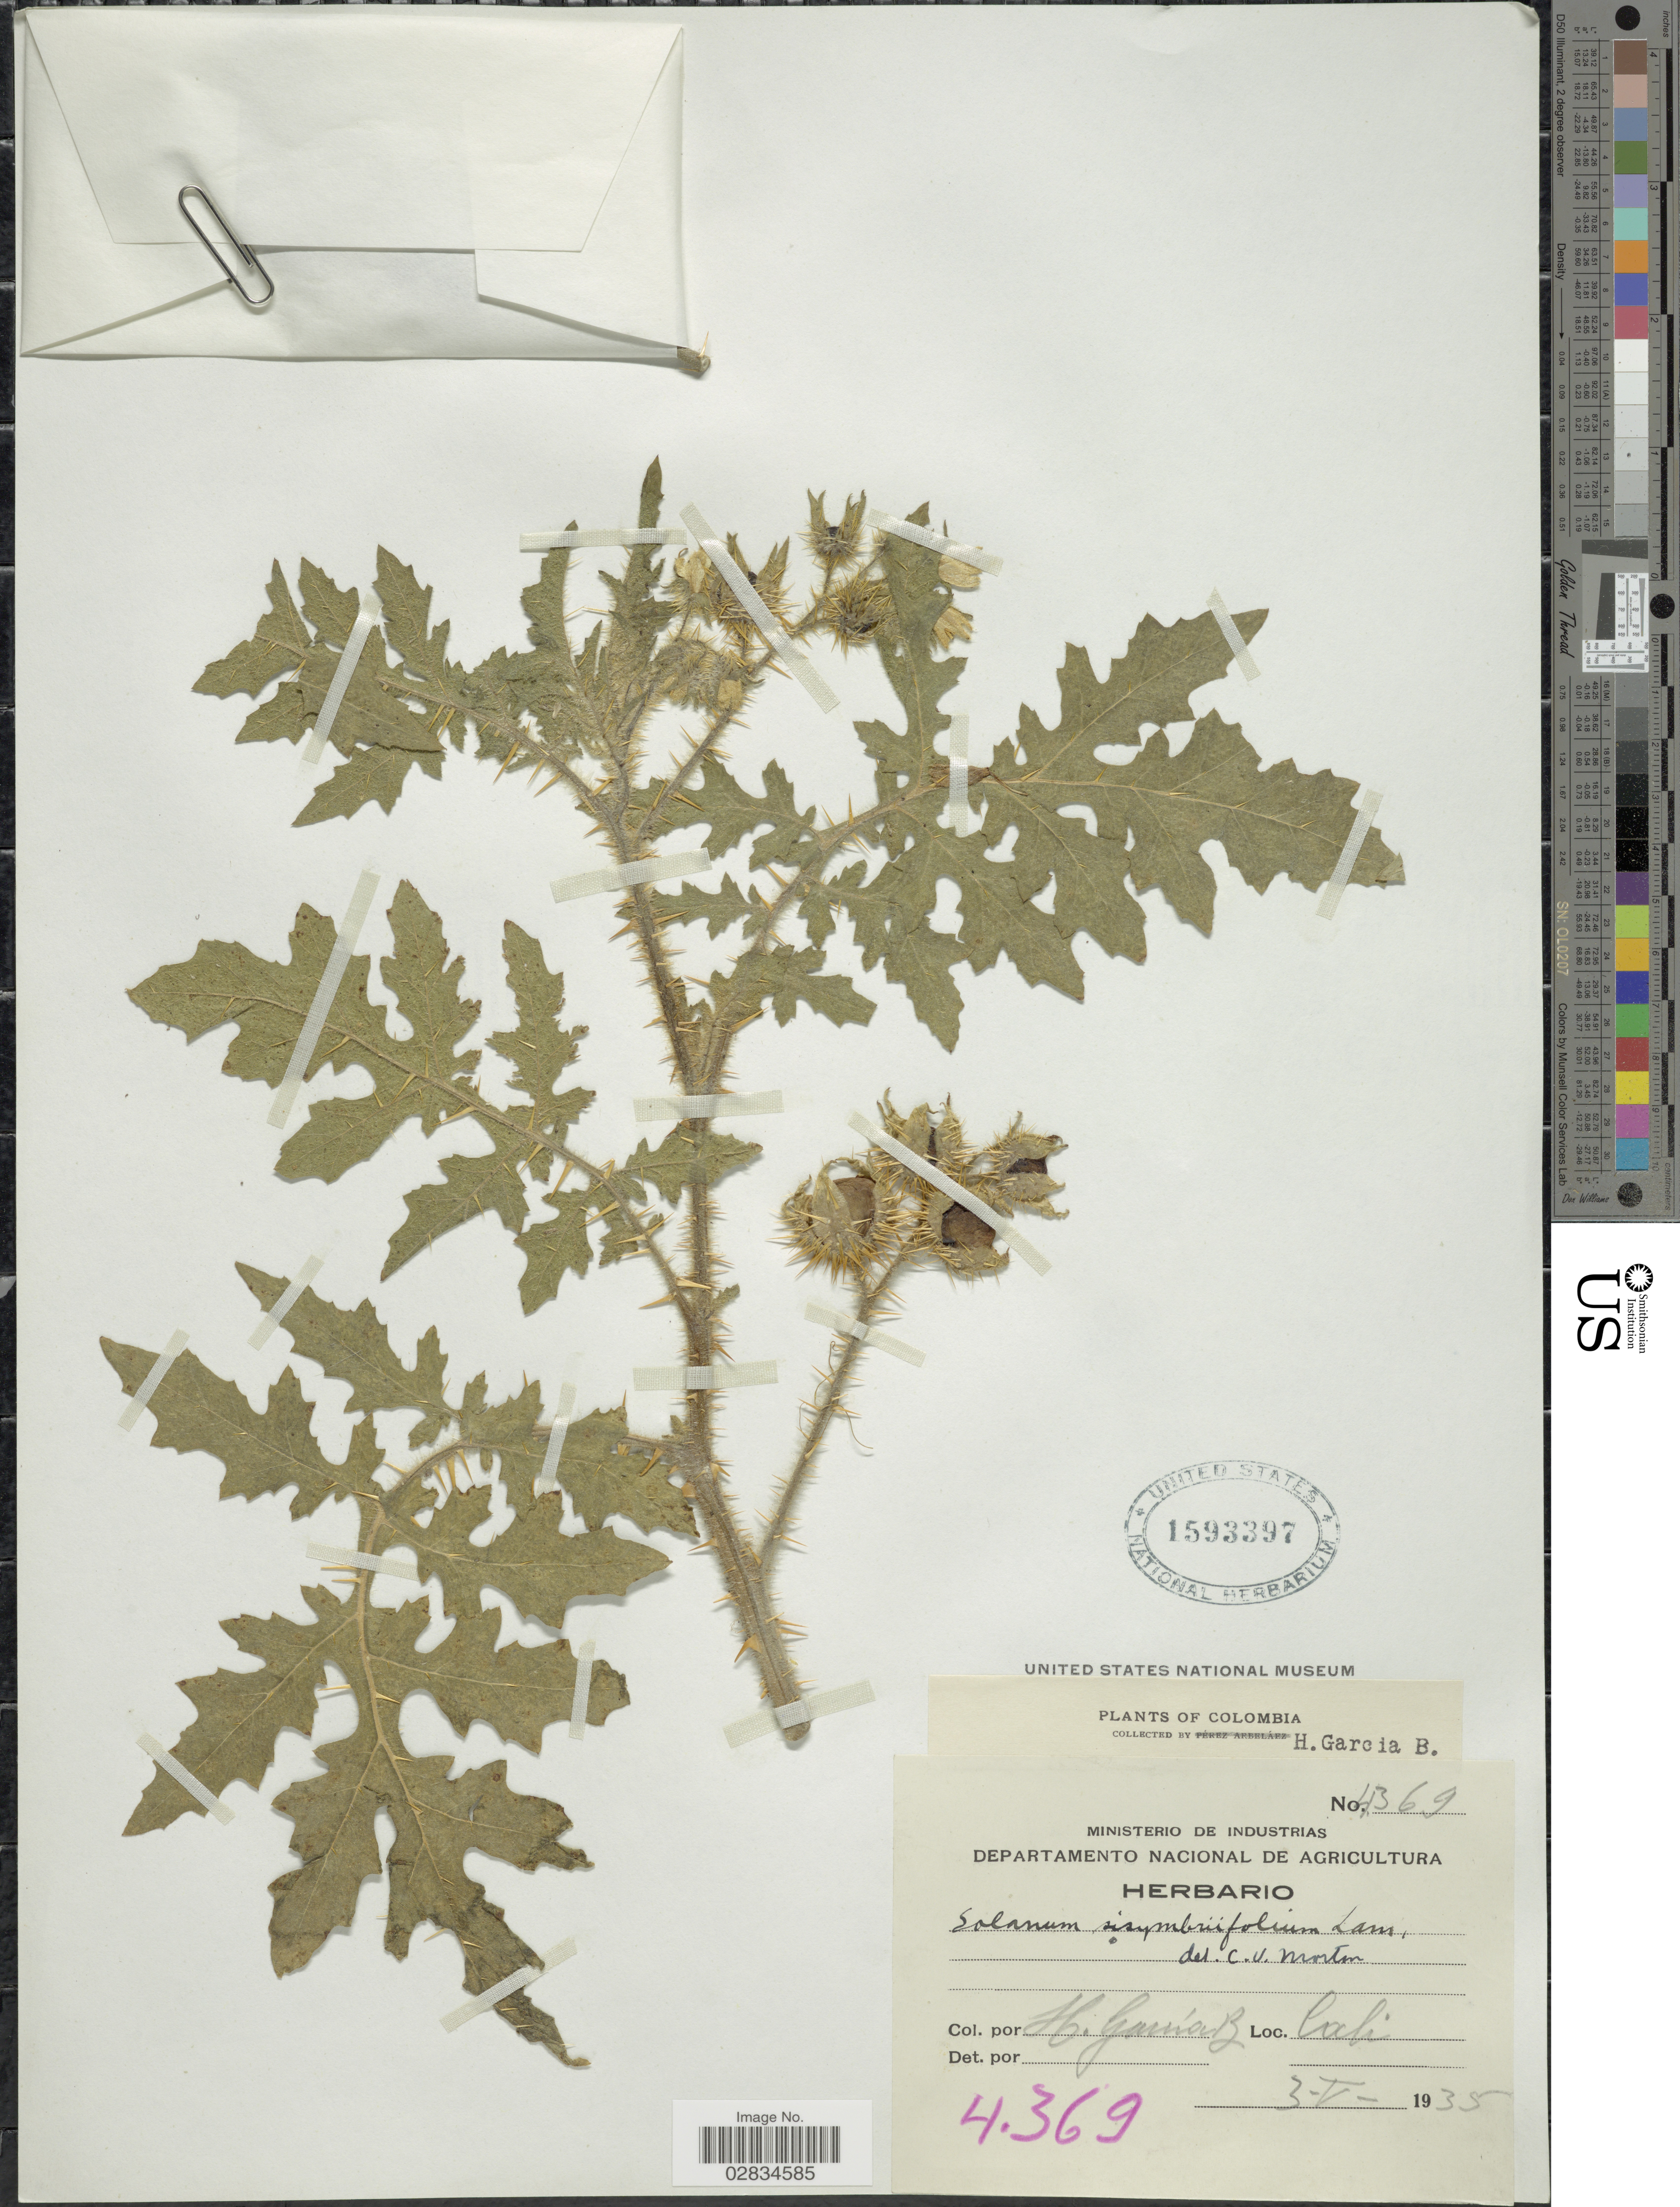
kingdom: Plantae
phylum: Tracheophyta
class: Magnoliopsida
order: Solanales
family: Solanaceae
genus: Solanum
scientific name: Solanum sisymbriifolium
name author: Lam.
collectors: H. García Barriga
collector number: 4369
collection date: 1935-05-03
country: Colombia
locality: Cali.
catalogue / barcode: US 1593397